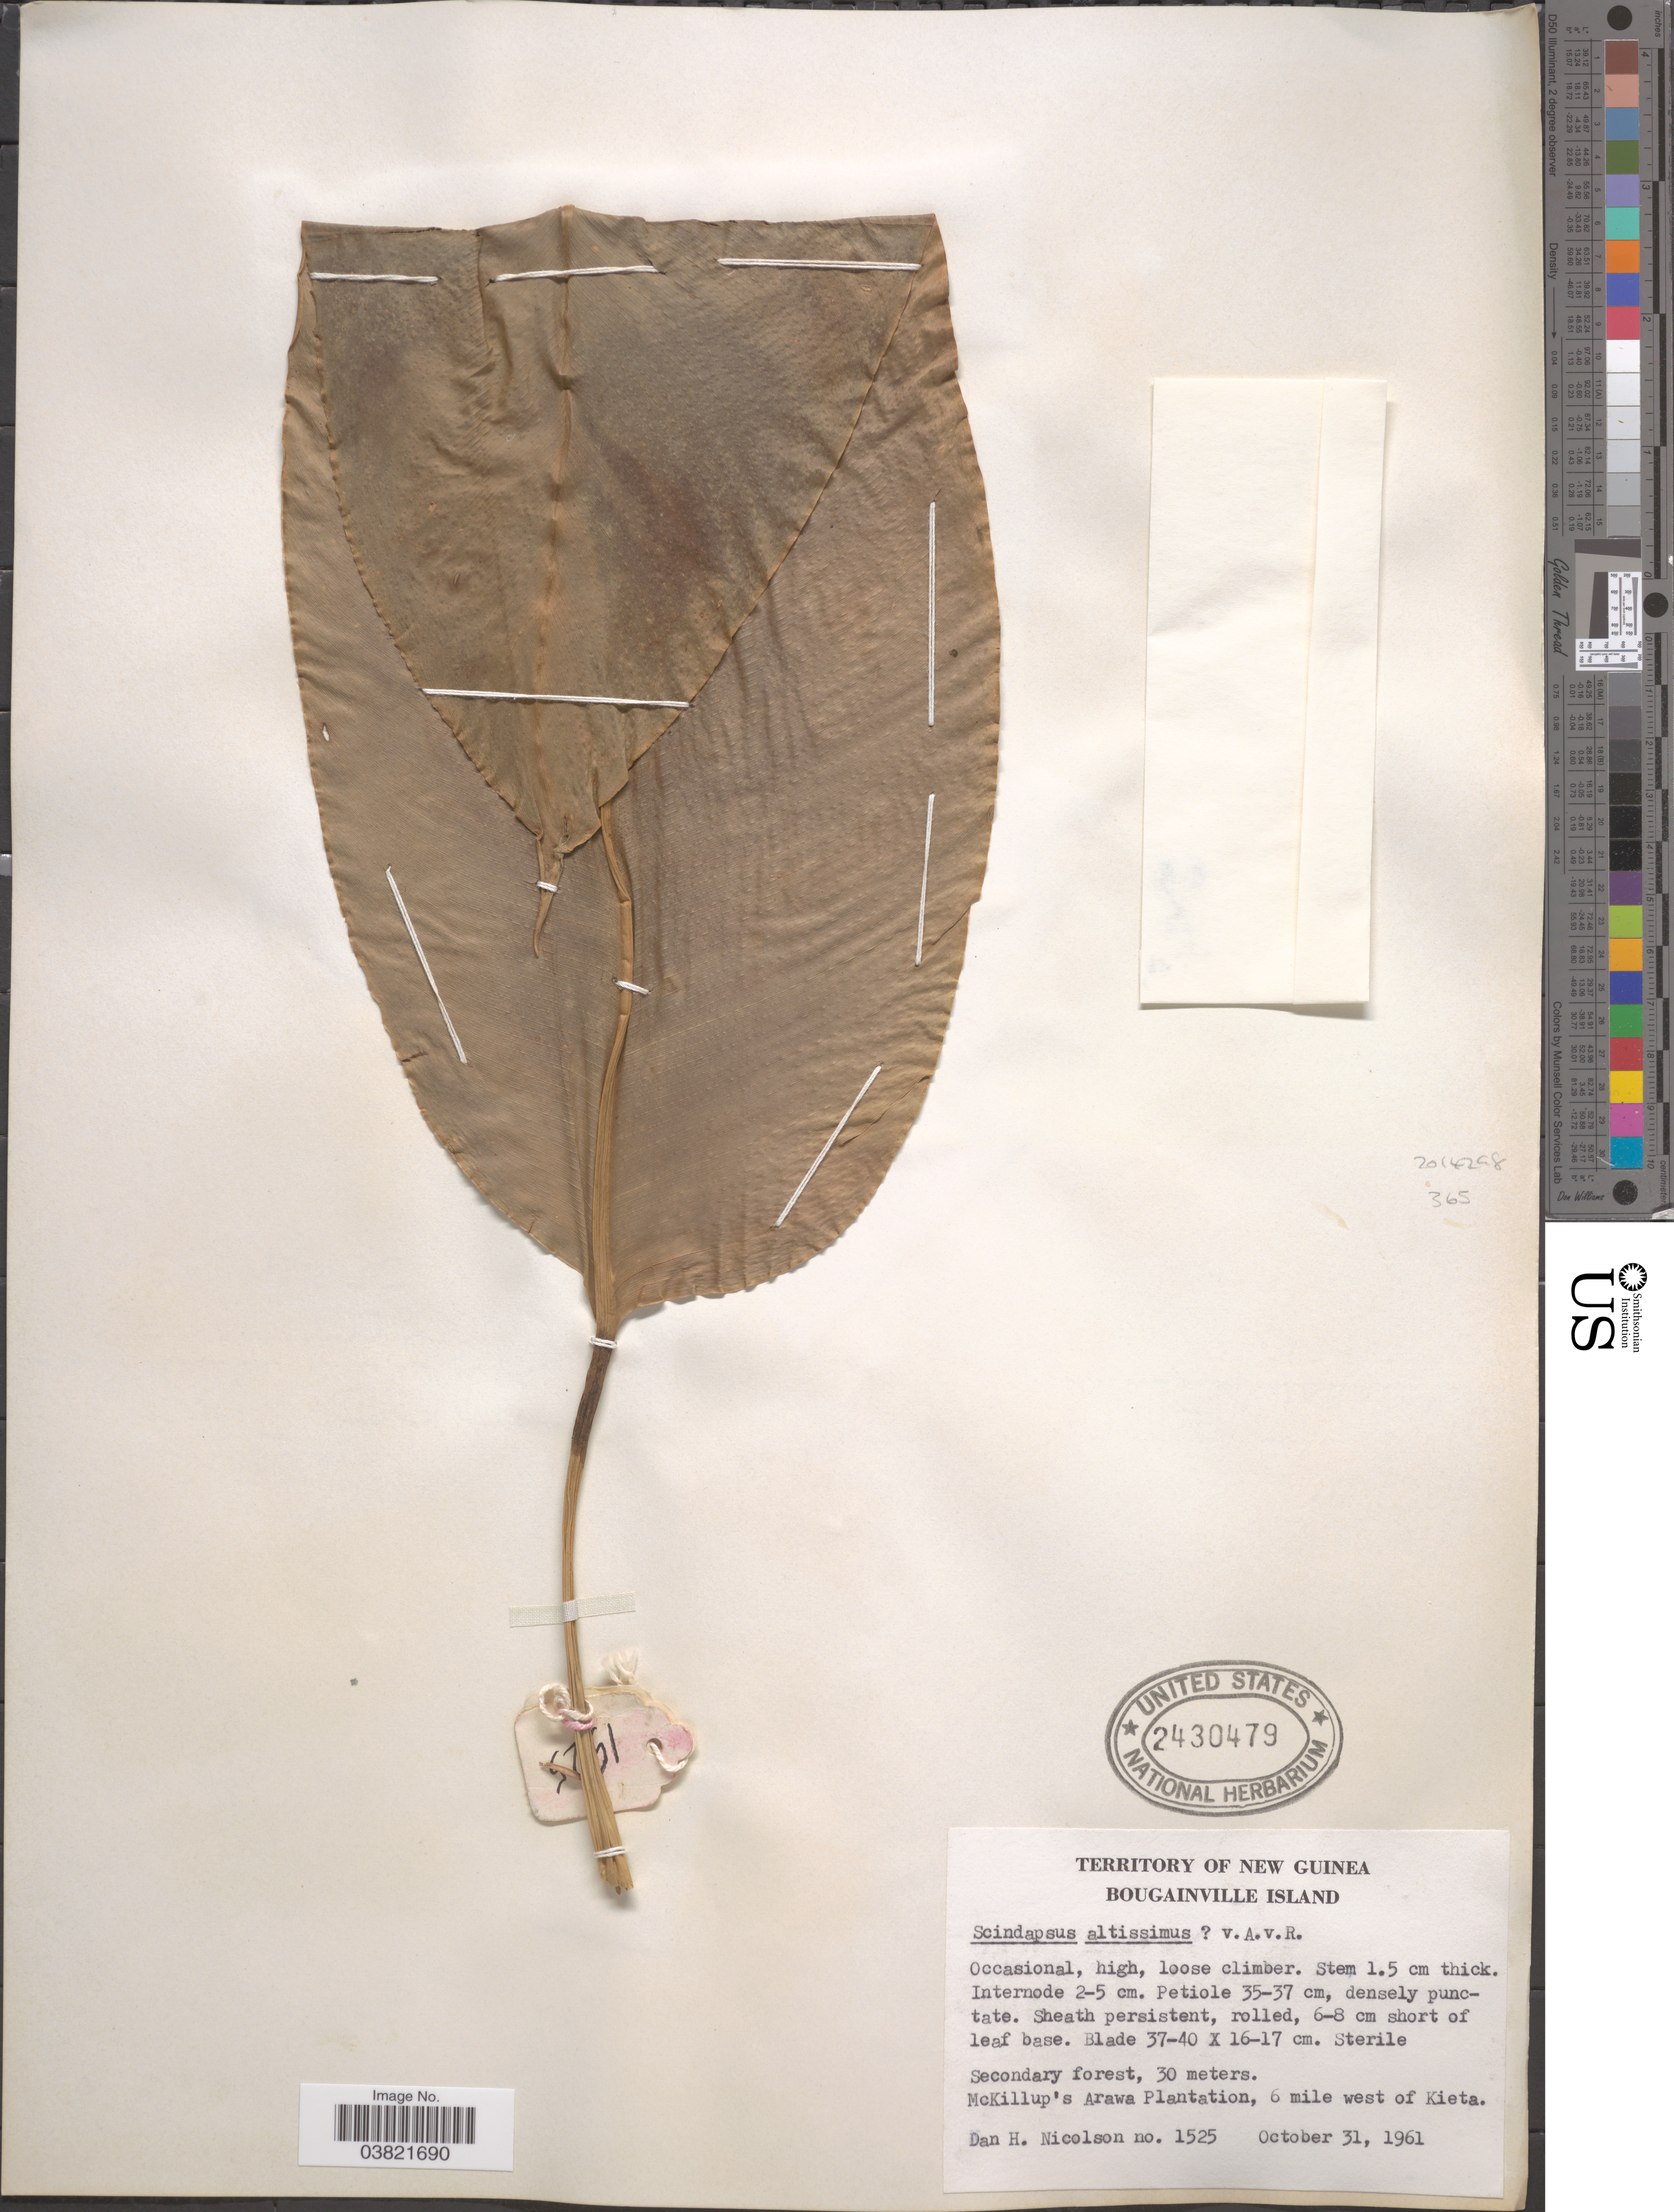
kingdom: Plantae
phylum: Tracheophyta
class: Liliopsida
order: Alismatales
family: Araceae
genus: Scindapsus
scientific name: Scindapsus altissimus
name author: Alderw.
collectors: D. H. Nicolson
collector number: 1525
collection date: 1961-10-31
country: Papua New Guinea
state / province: Bougainville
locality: Territory of New Guinea. Bougainville Island. Secondary forest, McKillup's Arawa Plantation, 6 mile west of Kieta.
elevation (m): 30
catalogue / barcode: US 2430479